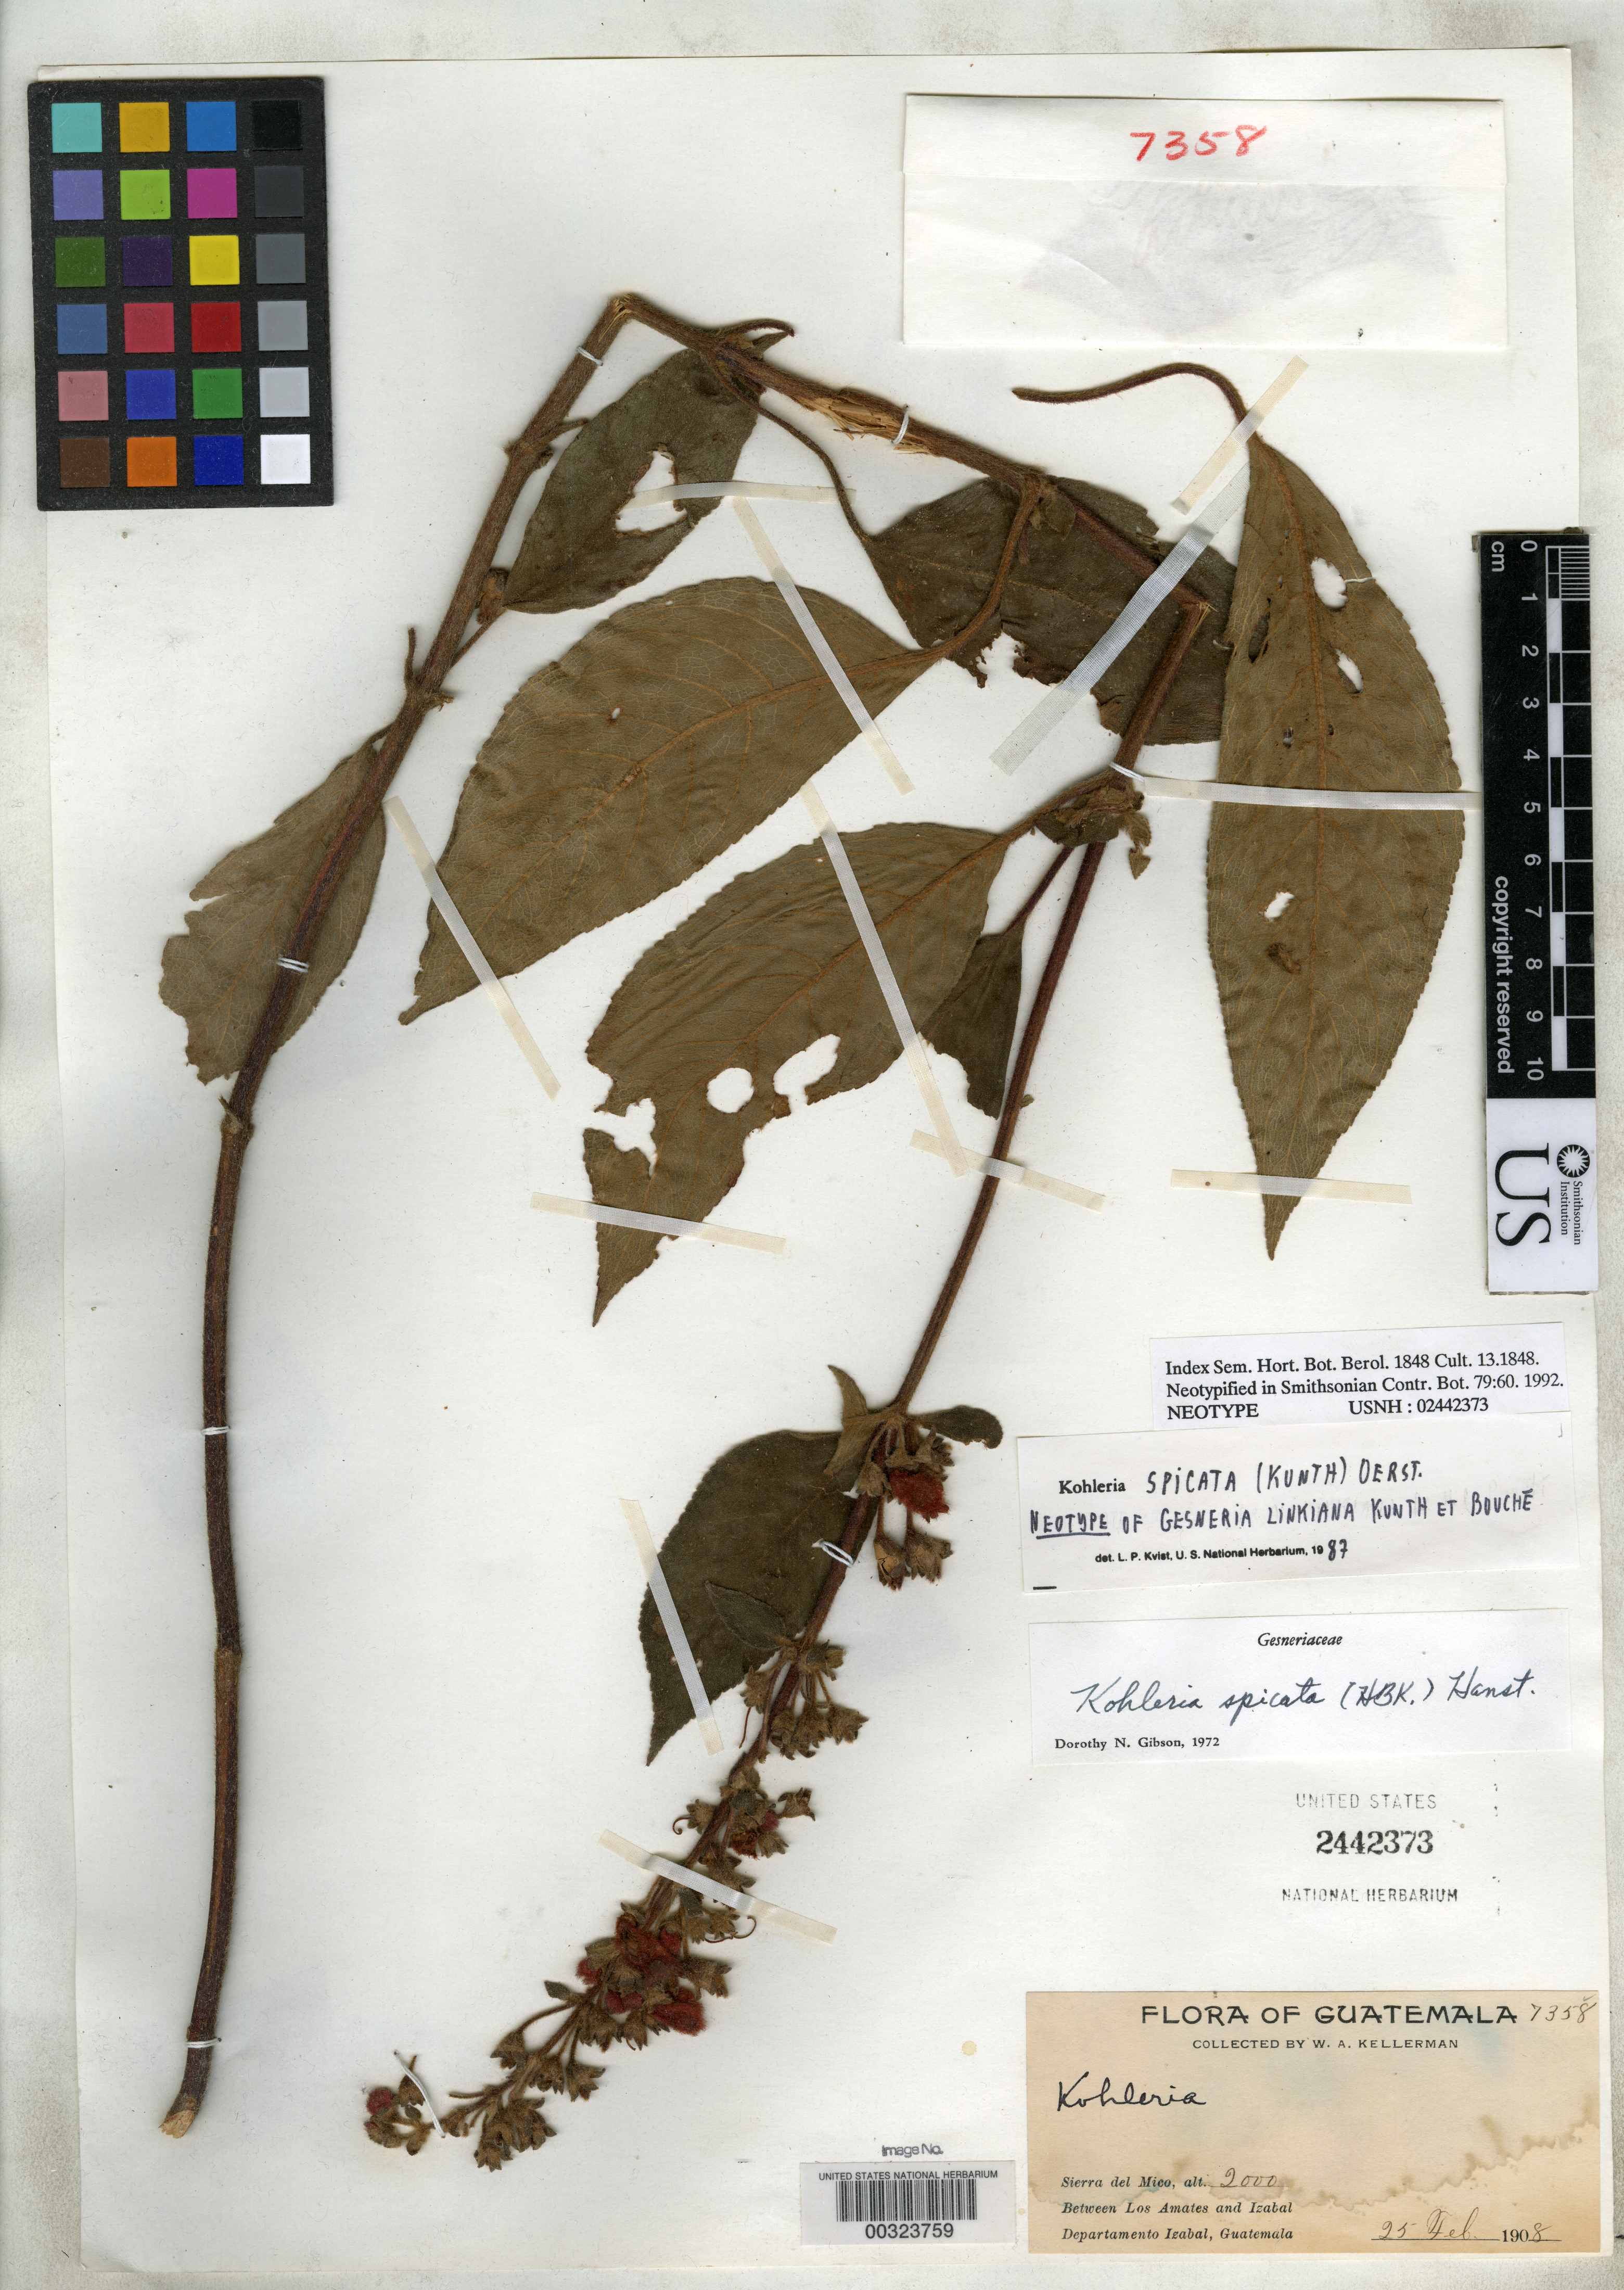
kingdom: Plantae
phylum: Tracheophyta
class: Magnoliopsida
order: Lamiales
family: Gesneriaceae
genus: Gesneria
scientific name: Gesneria linkiana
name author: Kunth & C.D. Bouché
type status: Neotype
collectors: W. A. Kellerman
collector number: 7358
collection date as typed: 25 Feb 1908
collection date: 1908-02-25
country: Guatemala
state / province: Izabal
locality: Between Los Amates and Izabal, Sierra del Mico.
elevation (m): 2000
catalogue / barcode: US 2442373